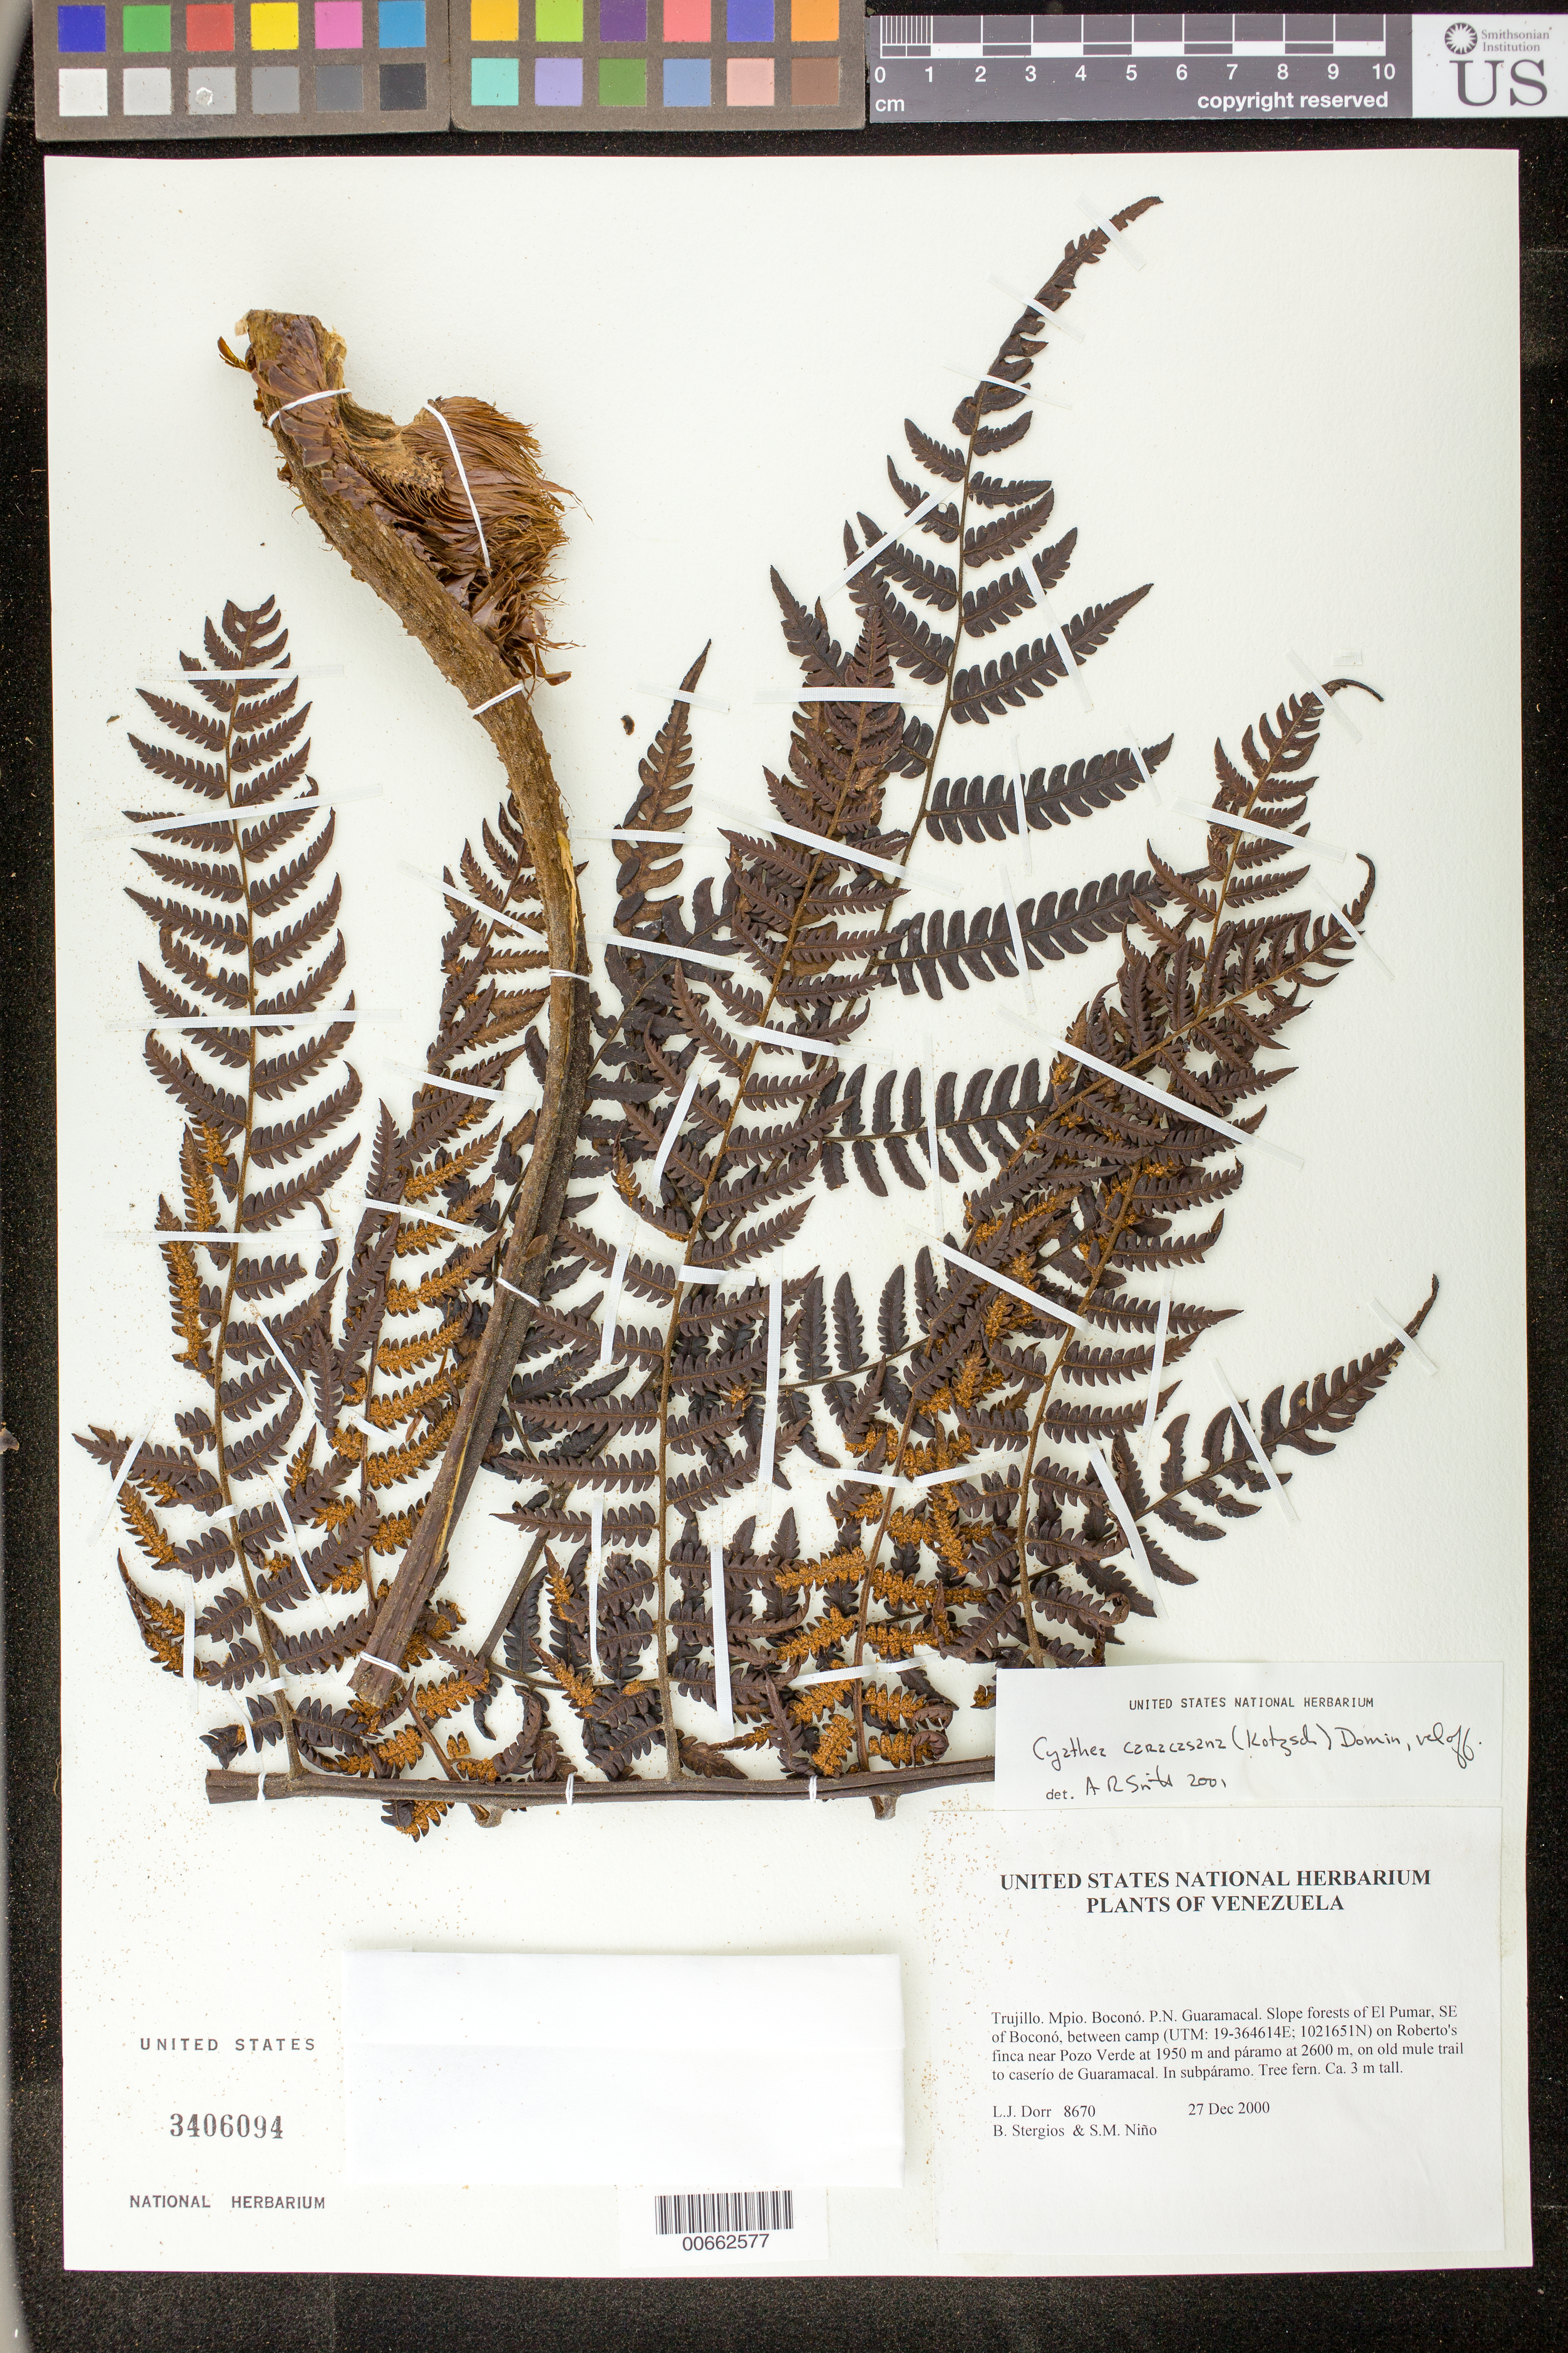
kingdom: Plantae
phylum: Tracheophyta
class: Polypodiopsida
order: Cyatheales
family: Cyatheaceae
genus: Cyathea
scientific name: Cyathea caracasana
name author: (Klotzsch) Domin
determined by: Smith, Alan R., (UC)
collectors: L. J. Dorr, B. G. Stergios & S. M. Niño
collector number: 8670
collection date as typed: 27 Dec 2000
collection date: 2000-12-27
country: Venezuela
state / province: Trujillo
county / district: Boconó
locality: Parque Nacional Guaramacal. El Pumar, SE of Boconó, between camp on Roberto's finca near Pozo Verde at 1950 m and páramo at 2600 m, on old mule trail to caserío de Guaramacal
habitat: In subpáramo.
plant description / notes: PORT, UC, US, VEN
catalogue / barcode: US 3406094